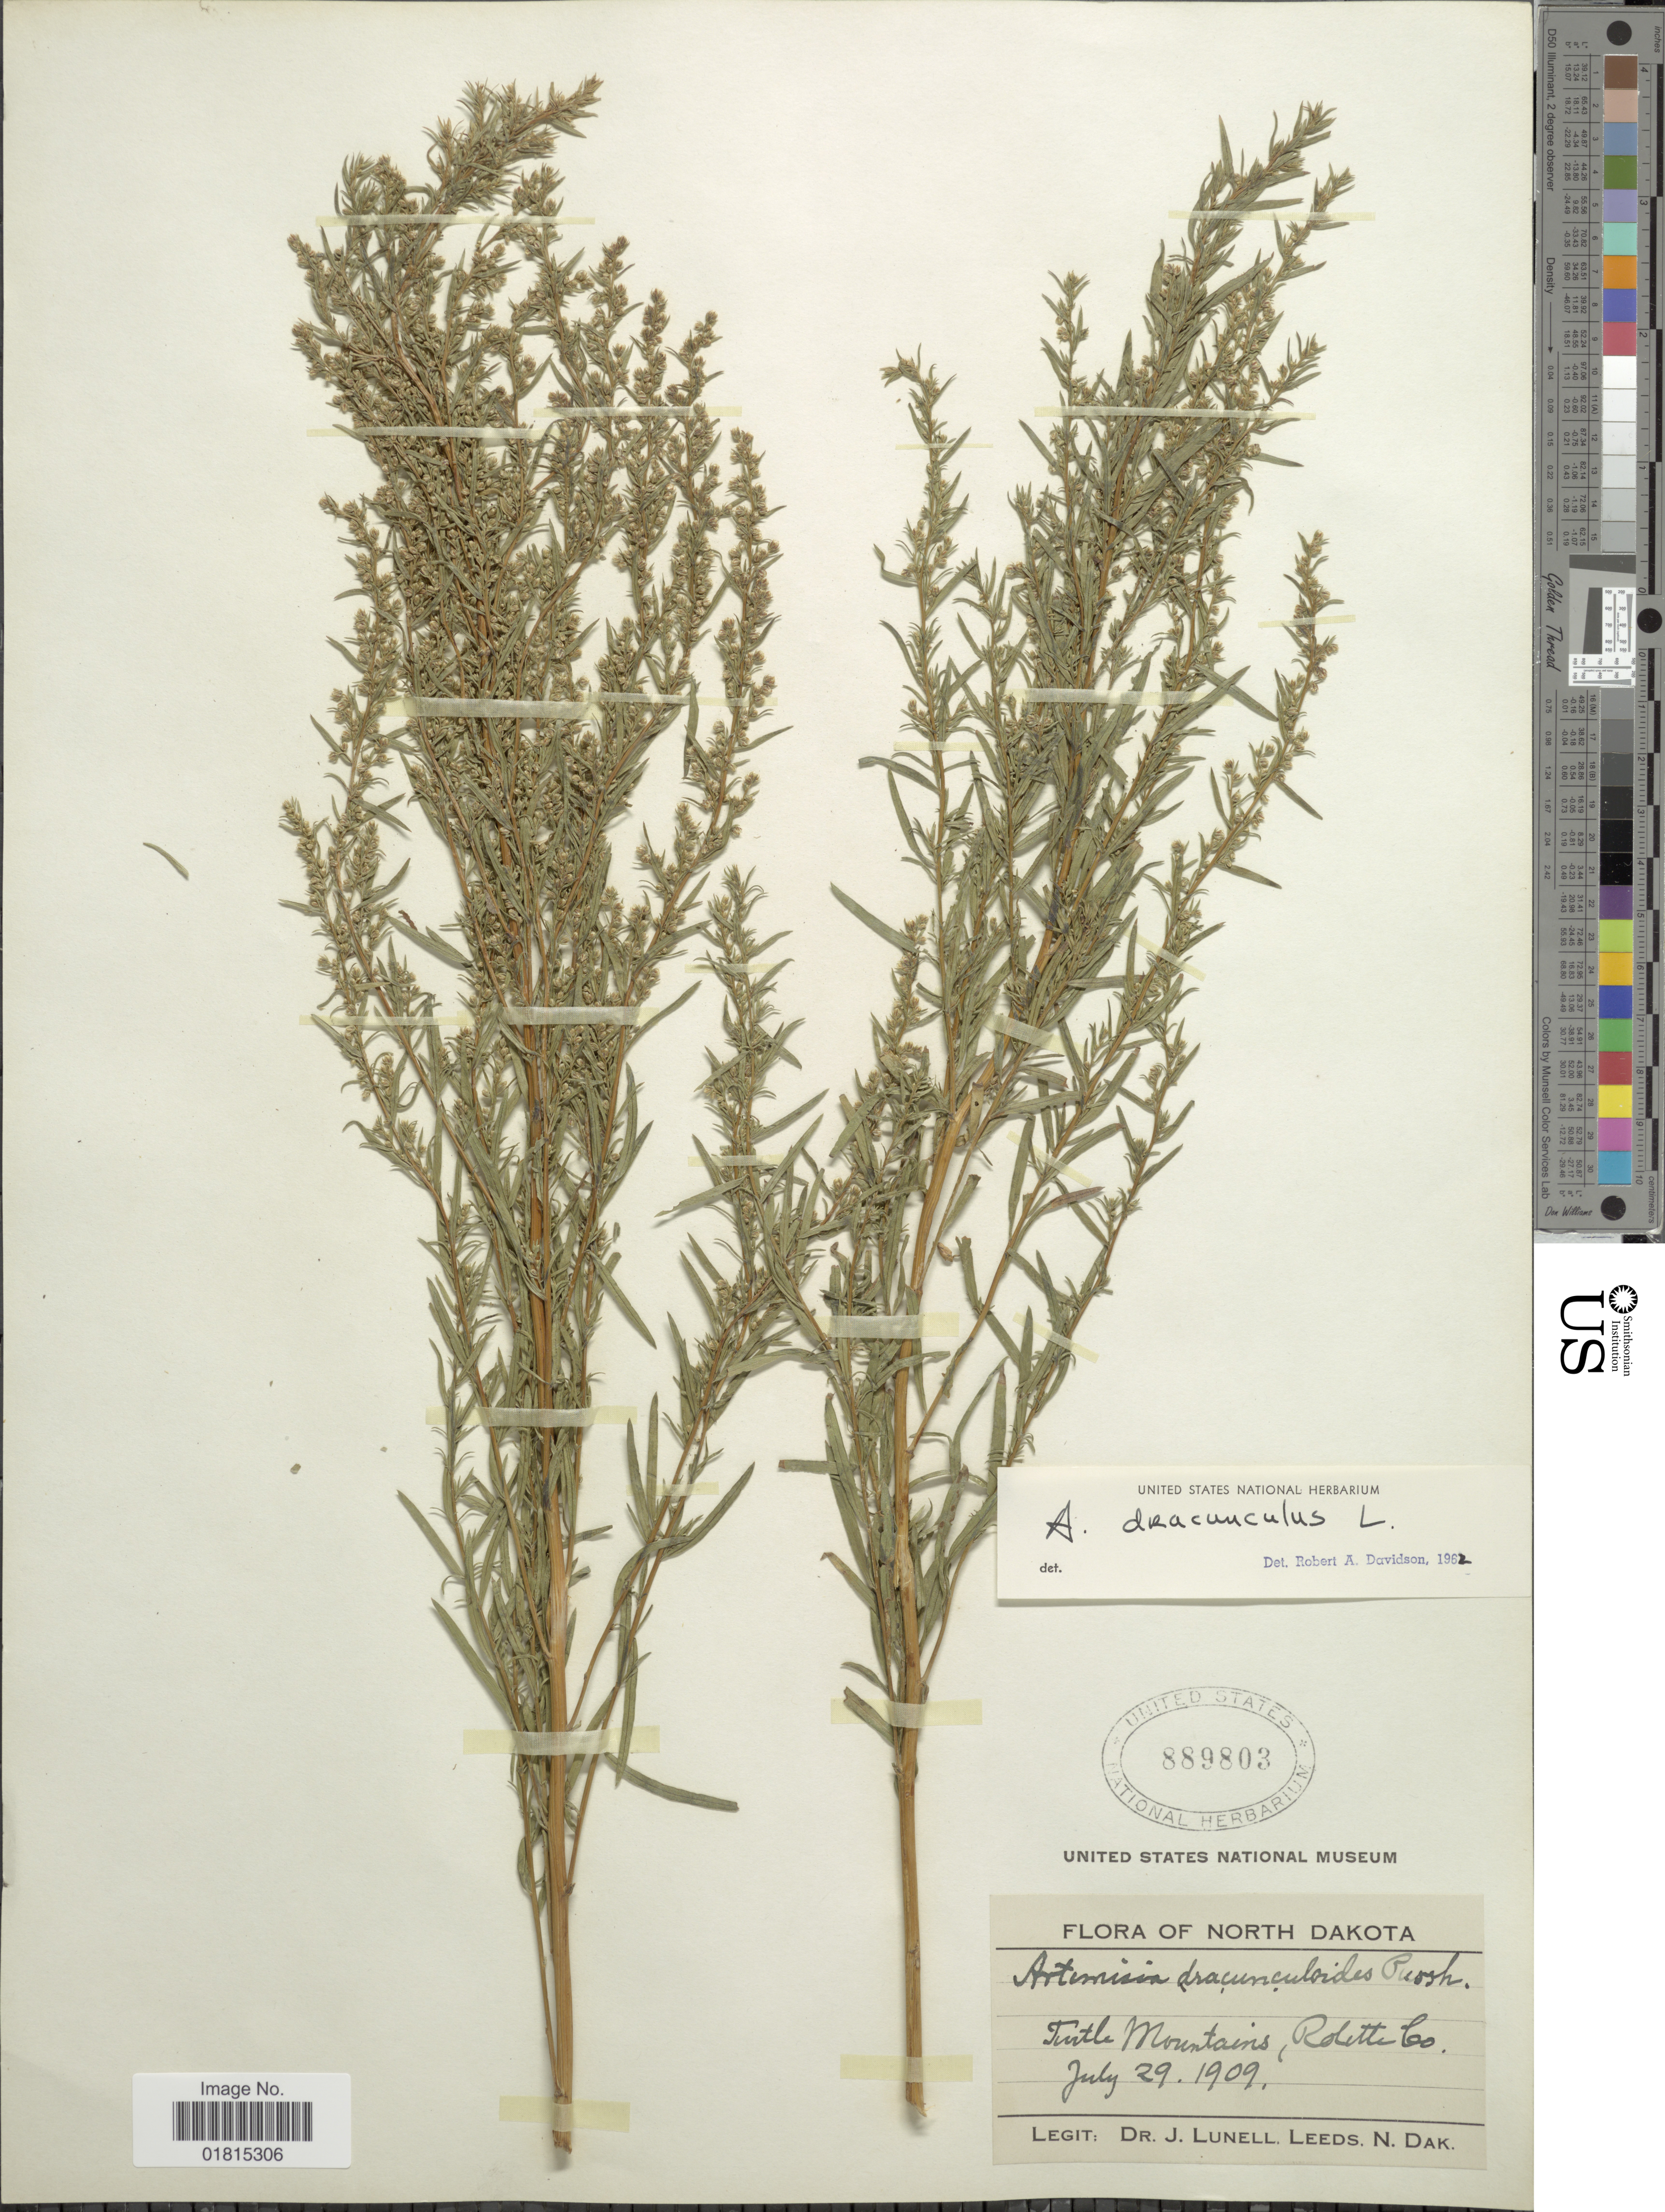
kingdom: Plantae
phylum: Tracheophyta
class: Magnoliopsida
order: Asterales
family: Asteraceae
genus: Artemisia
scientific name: Artemisia dracunculoides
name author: Pursh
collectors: J. Lunell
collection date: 1909-07-29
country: United States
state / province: North Dakota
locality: Turtle Mountains, Rolette Co.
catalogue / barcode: US 889803